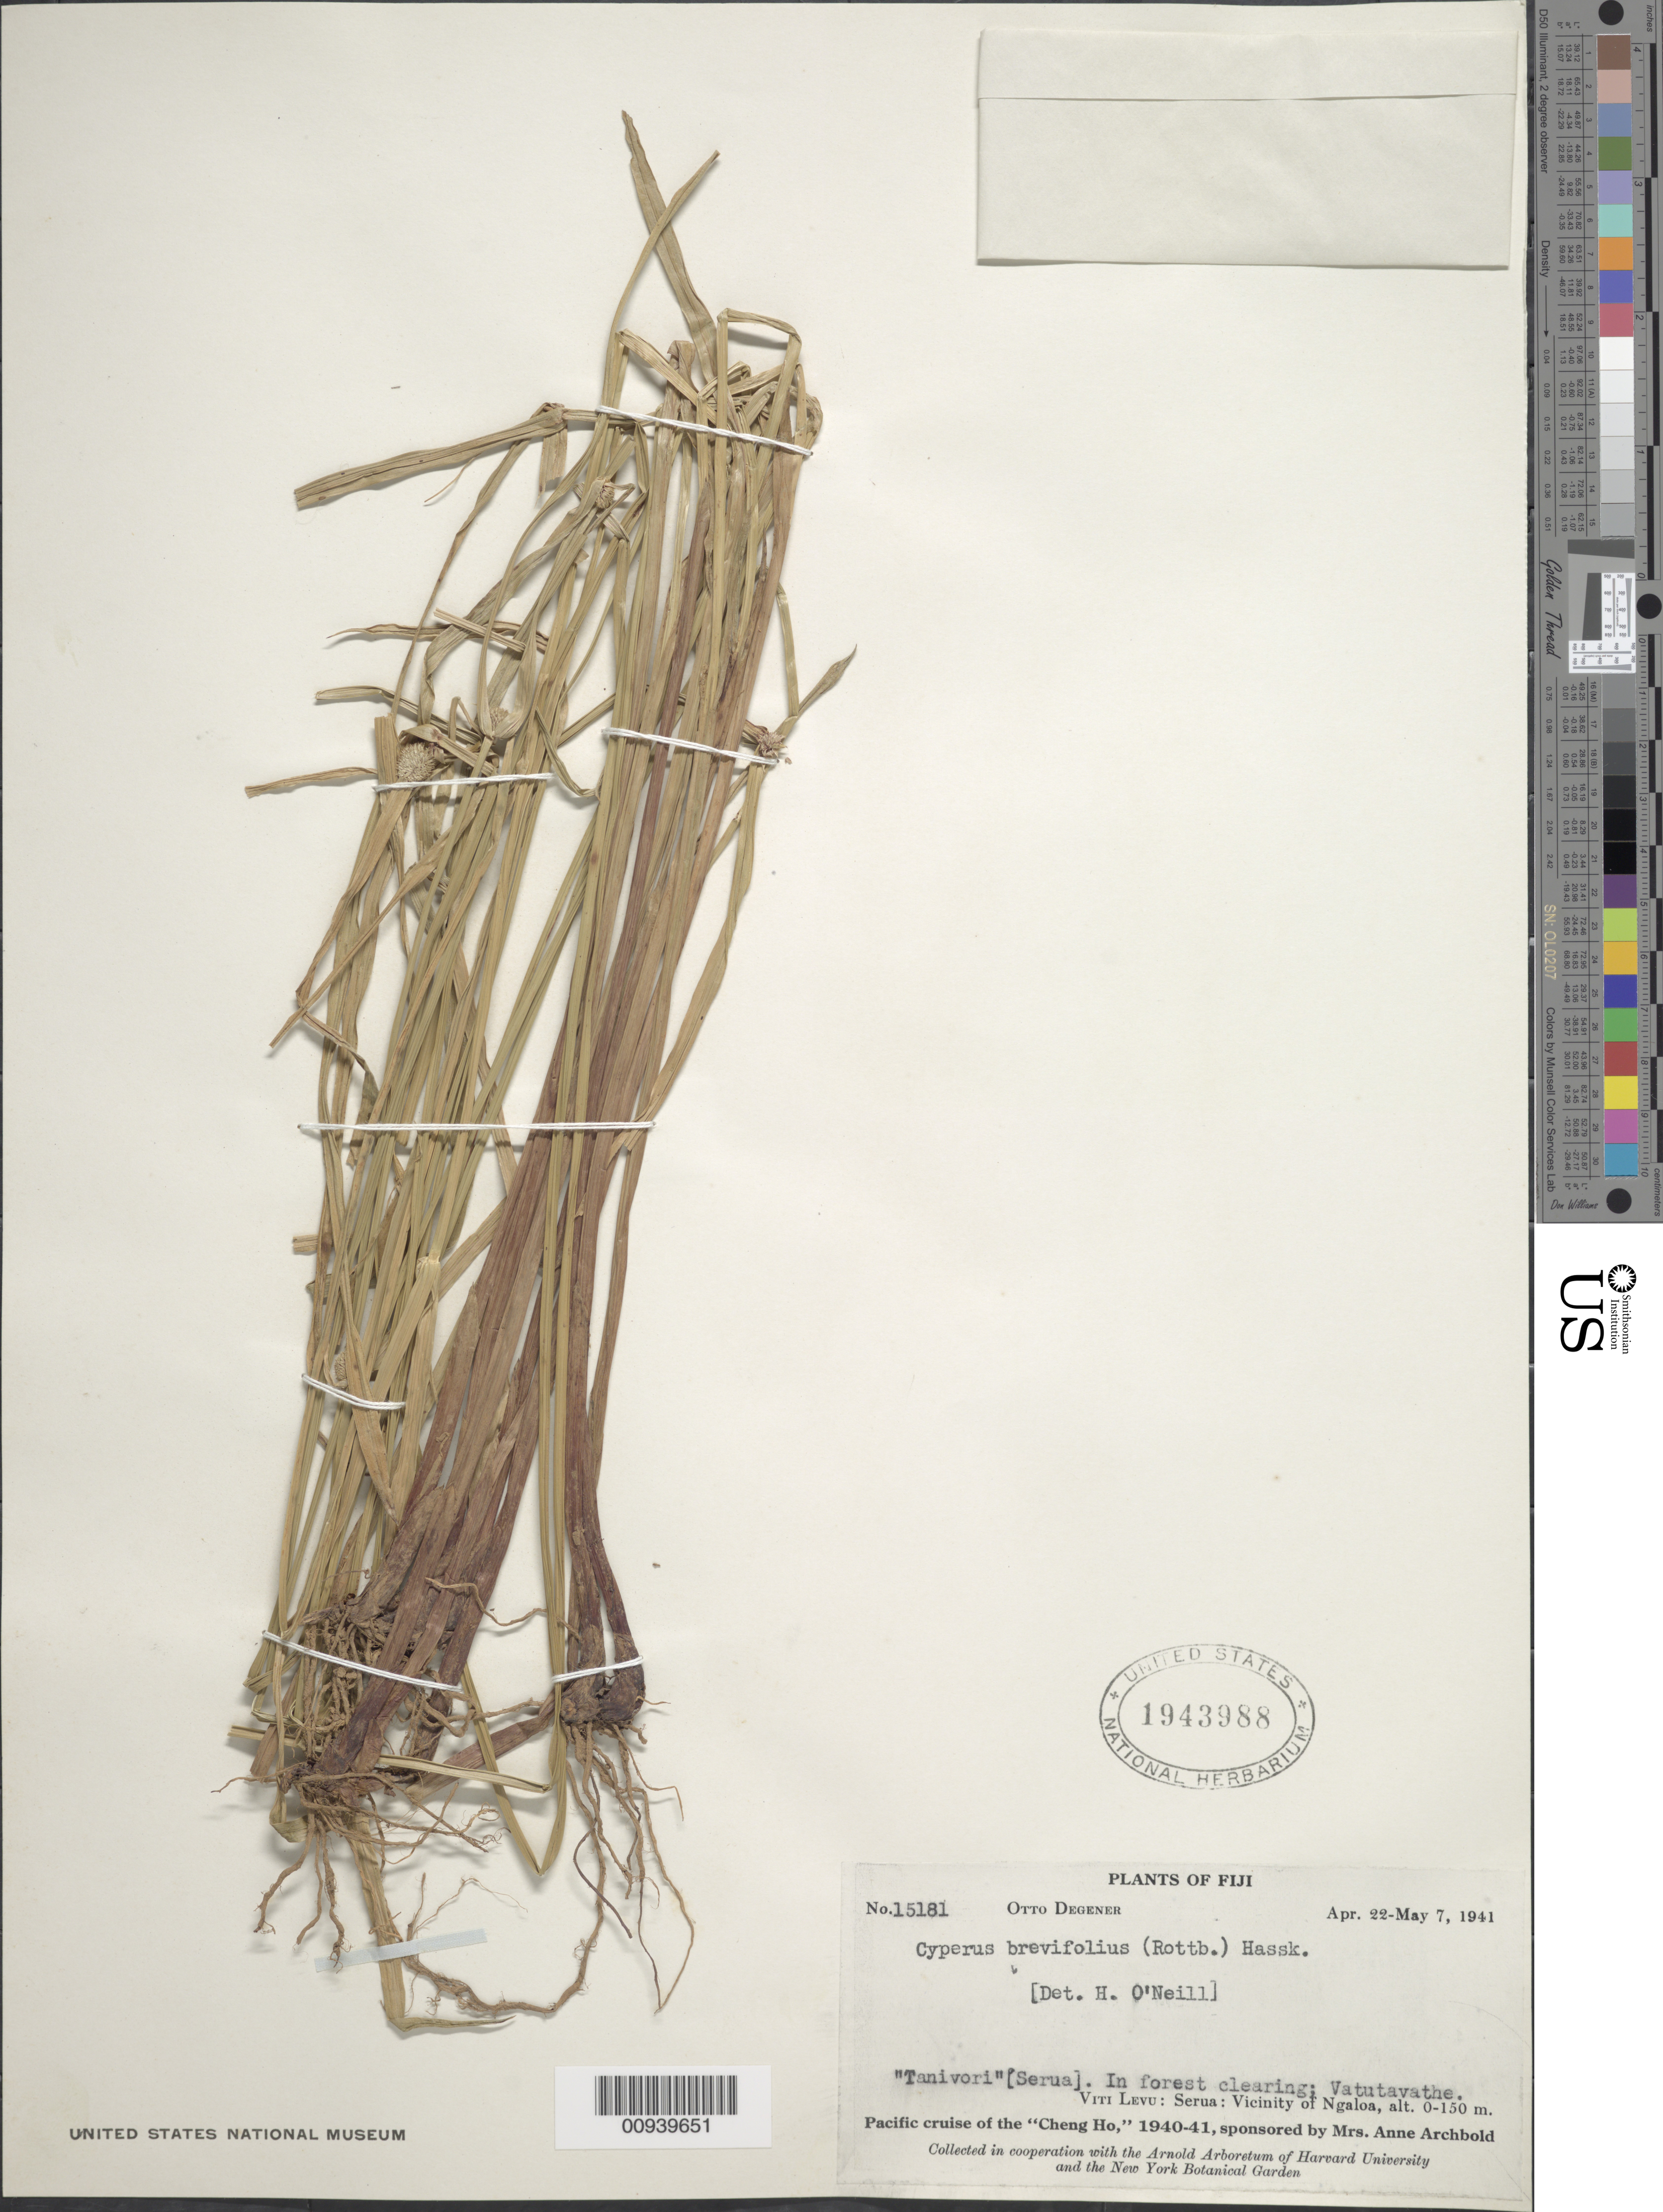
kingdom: Plantae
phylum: Tracheophyta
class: Liliopsida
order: Poales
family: Cyperaceae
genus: Cyperus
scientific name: Cyperus melanospermus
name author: (Nees) Valck. Sur.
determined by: Strong, M. T., (US), Smithsonian Institution - National Museum of Natural History (UNITED STATES)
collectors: O. Degener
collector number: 15181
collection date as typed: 22 Apr 1941 to 07 May 1941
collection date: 1941-04-22/1941-05-07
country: Fiji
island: Viti Levu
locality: Sura: Vicinity of Ngaloa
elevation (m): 0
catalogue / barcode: US 1943988